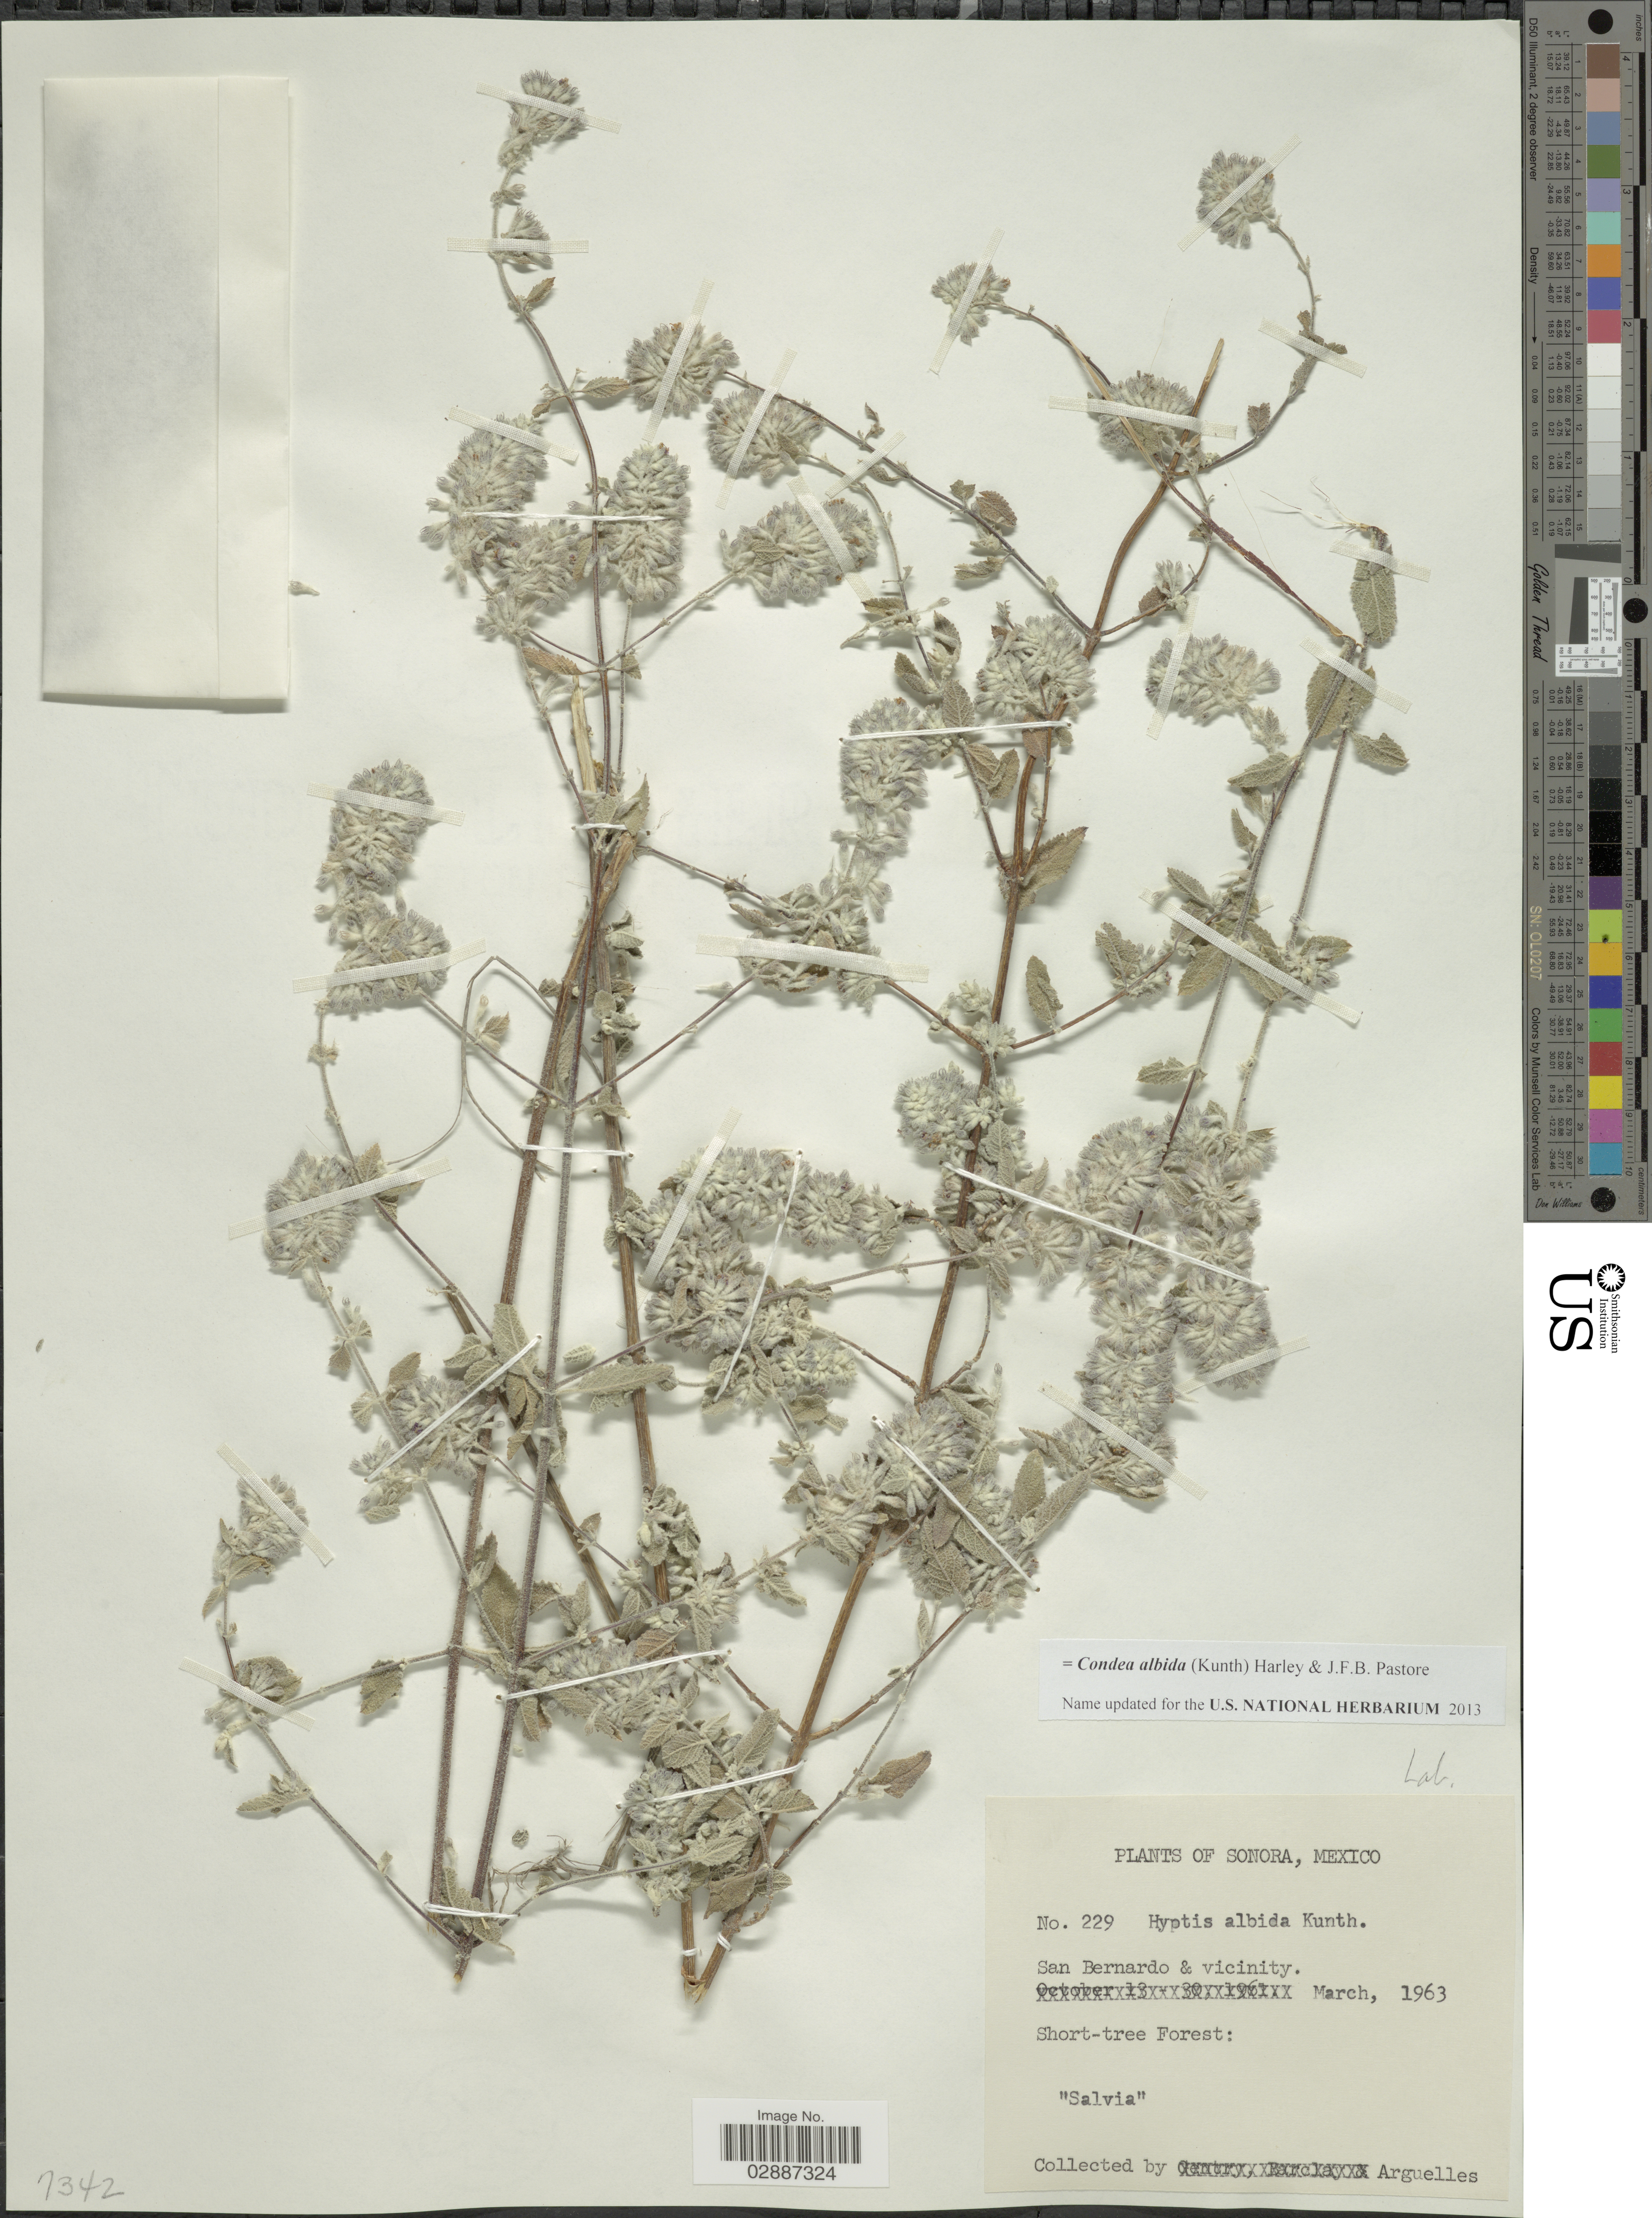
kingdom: Plantae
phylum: Tracheophyta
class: Magnoliopsida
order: Lamiales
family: Lamiaceae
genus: Condea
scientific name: Condea albida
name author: (Kunth) Harley & J.F.B. Pastore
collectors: Arguelles, --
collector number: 229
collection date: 1963-03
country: Mexico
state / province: Sonora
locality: San Bernardo & vicinity.